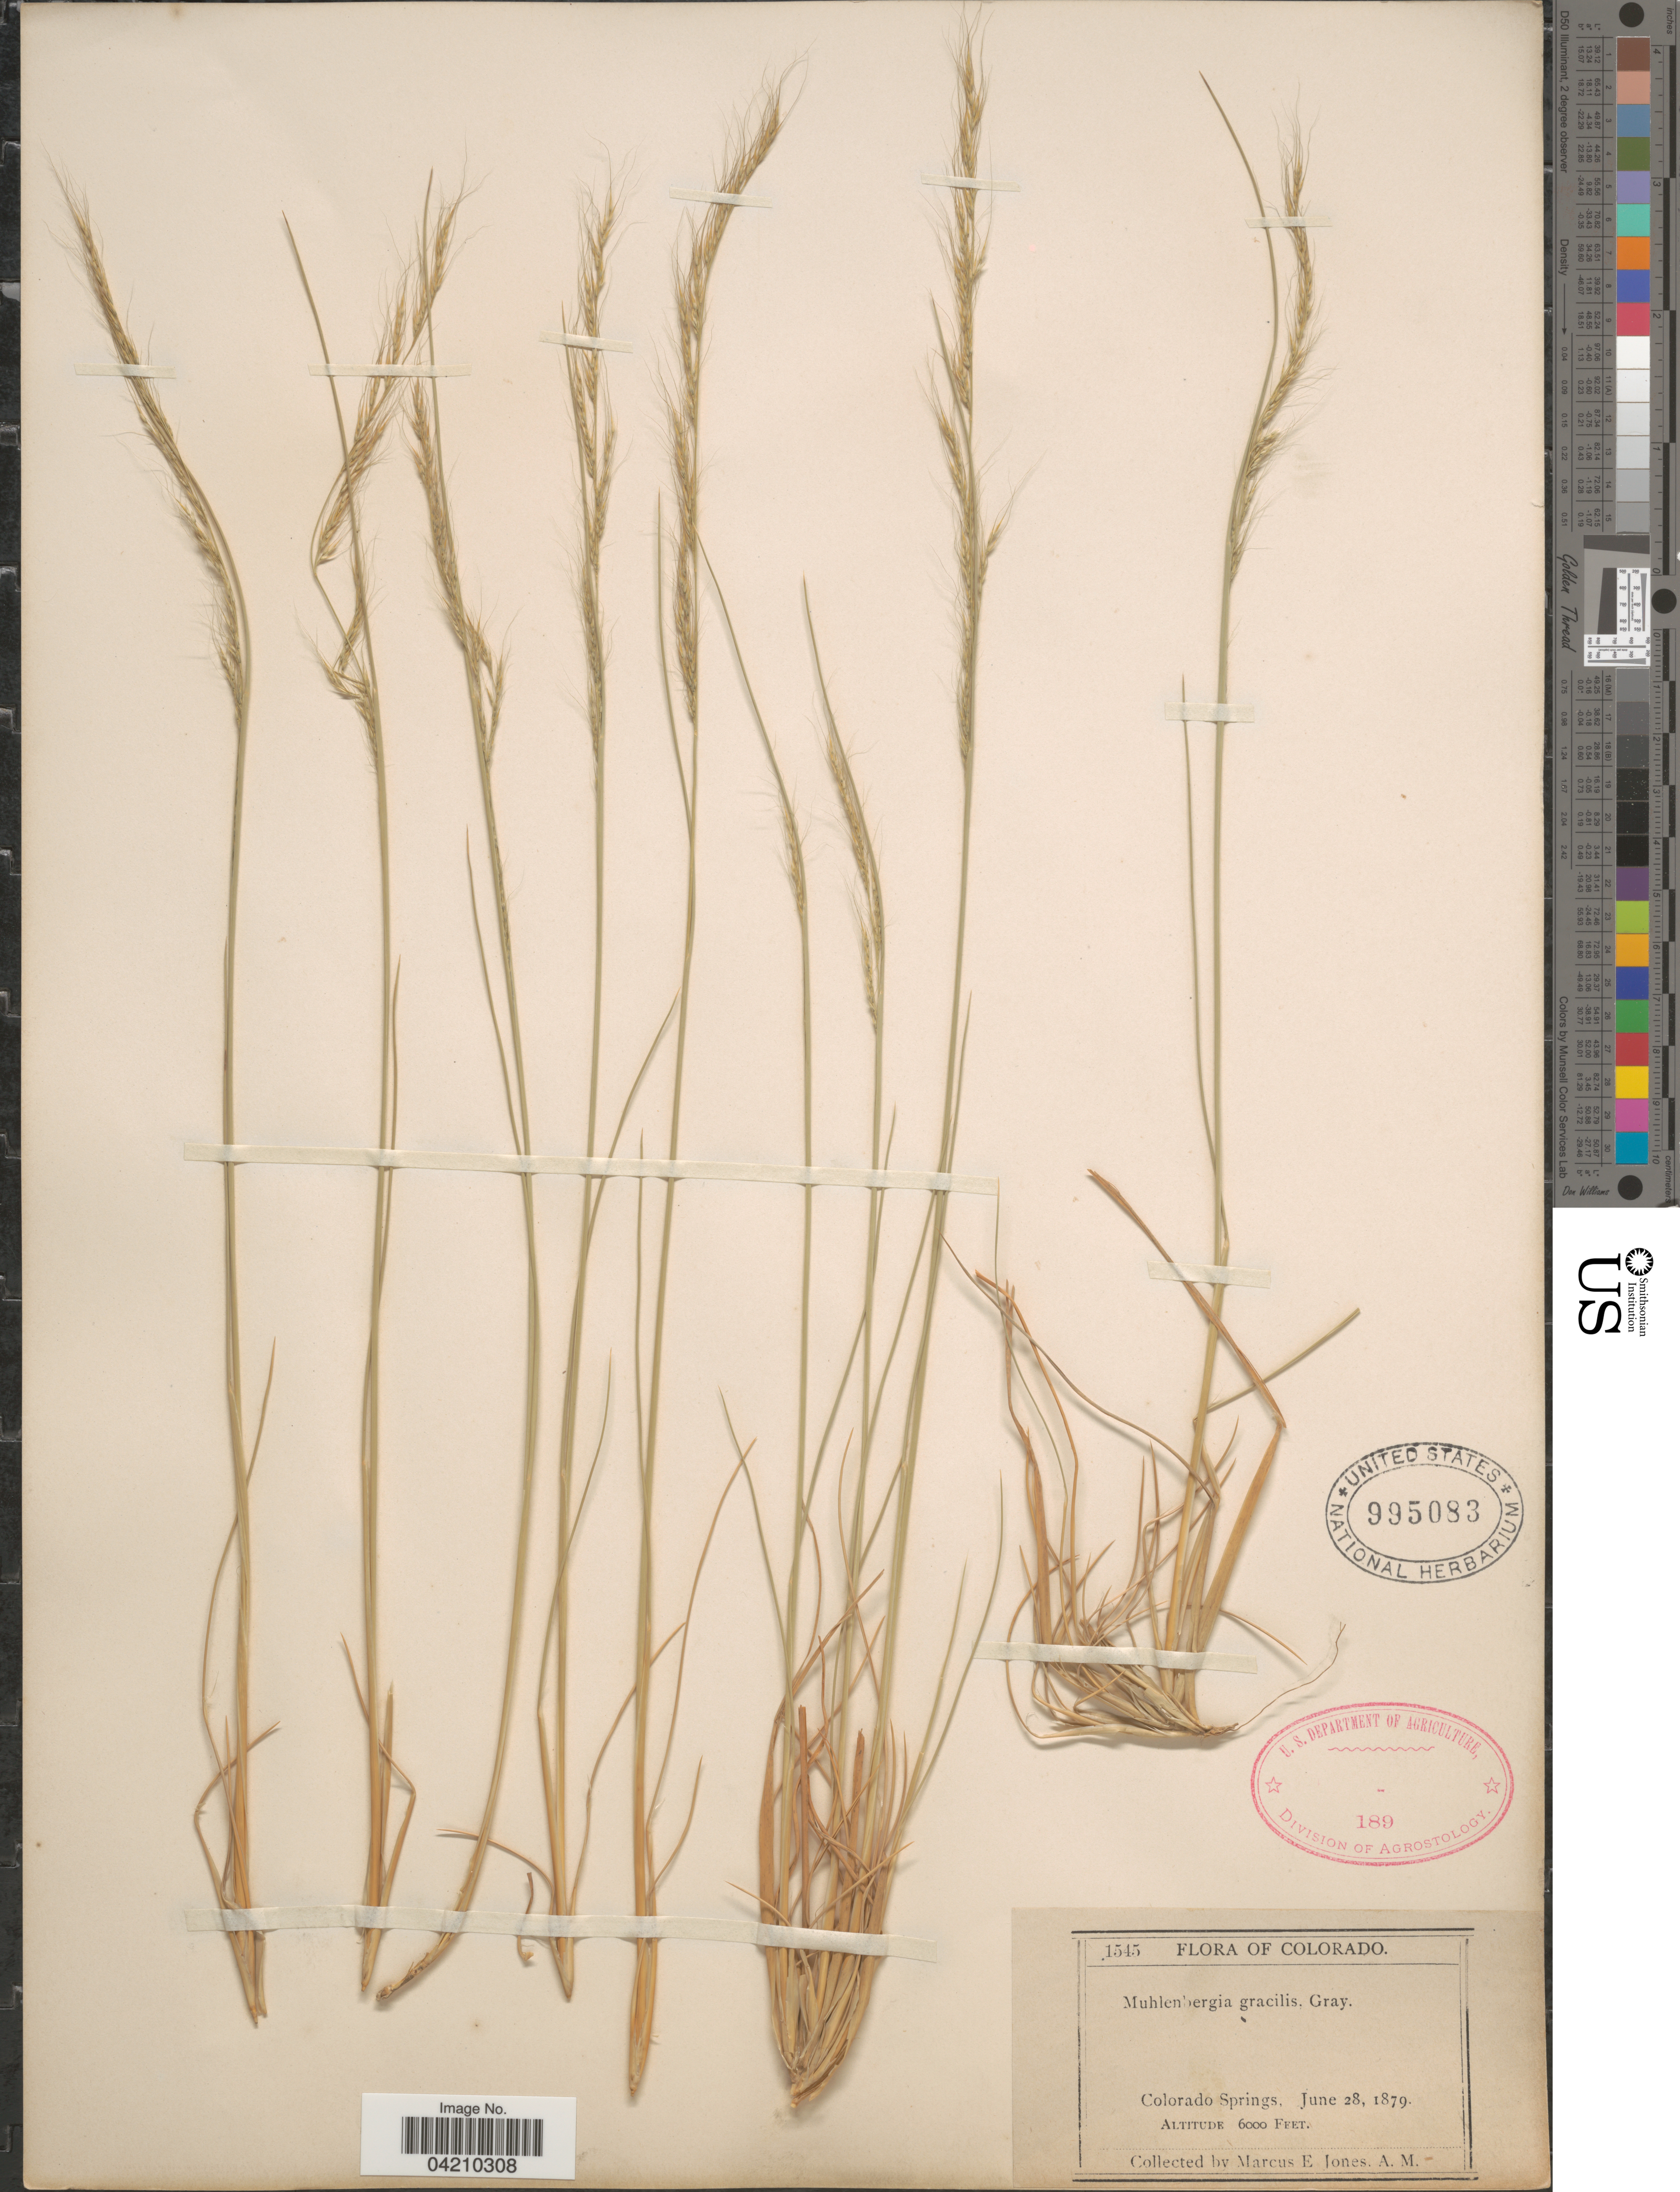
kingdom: Plantae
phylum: Tracheophyta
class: Liliopsida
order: Poales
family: Poaceae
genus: Muhlenbergia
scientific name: Muhlenbergia montana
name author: (Nutt.) Hitchc.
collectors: M. E. Jones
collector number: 1545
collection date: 1879-06-28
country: United States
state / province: Colorado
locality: Colorado Springs.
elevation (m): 1829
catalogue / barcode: US 995083